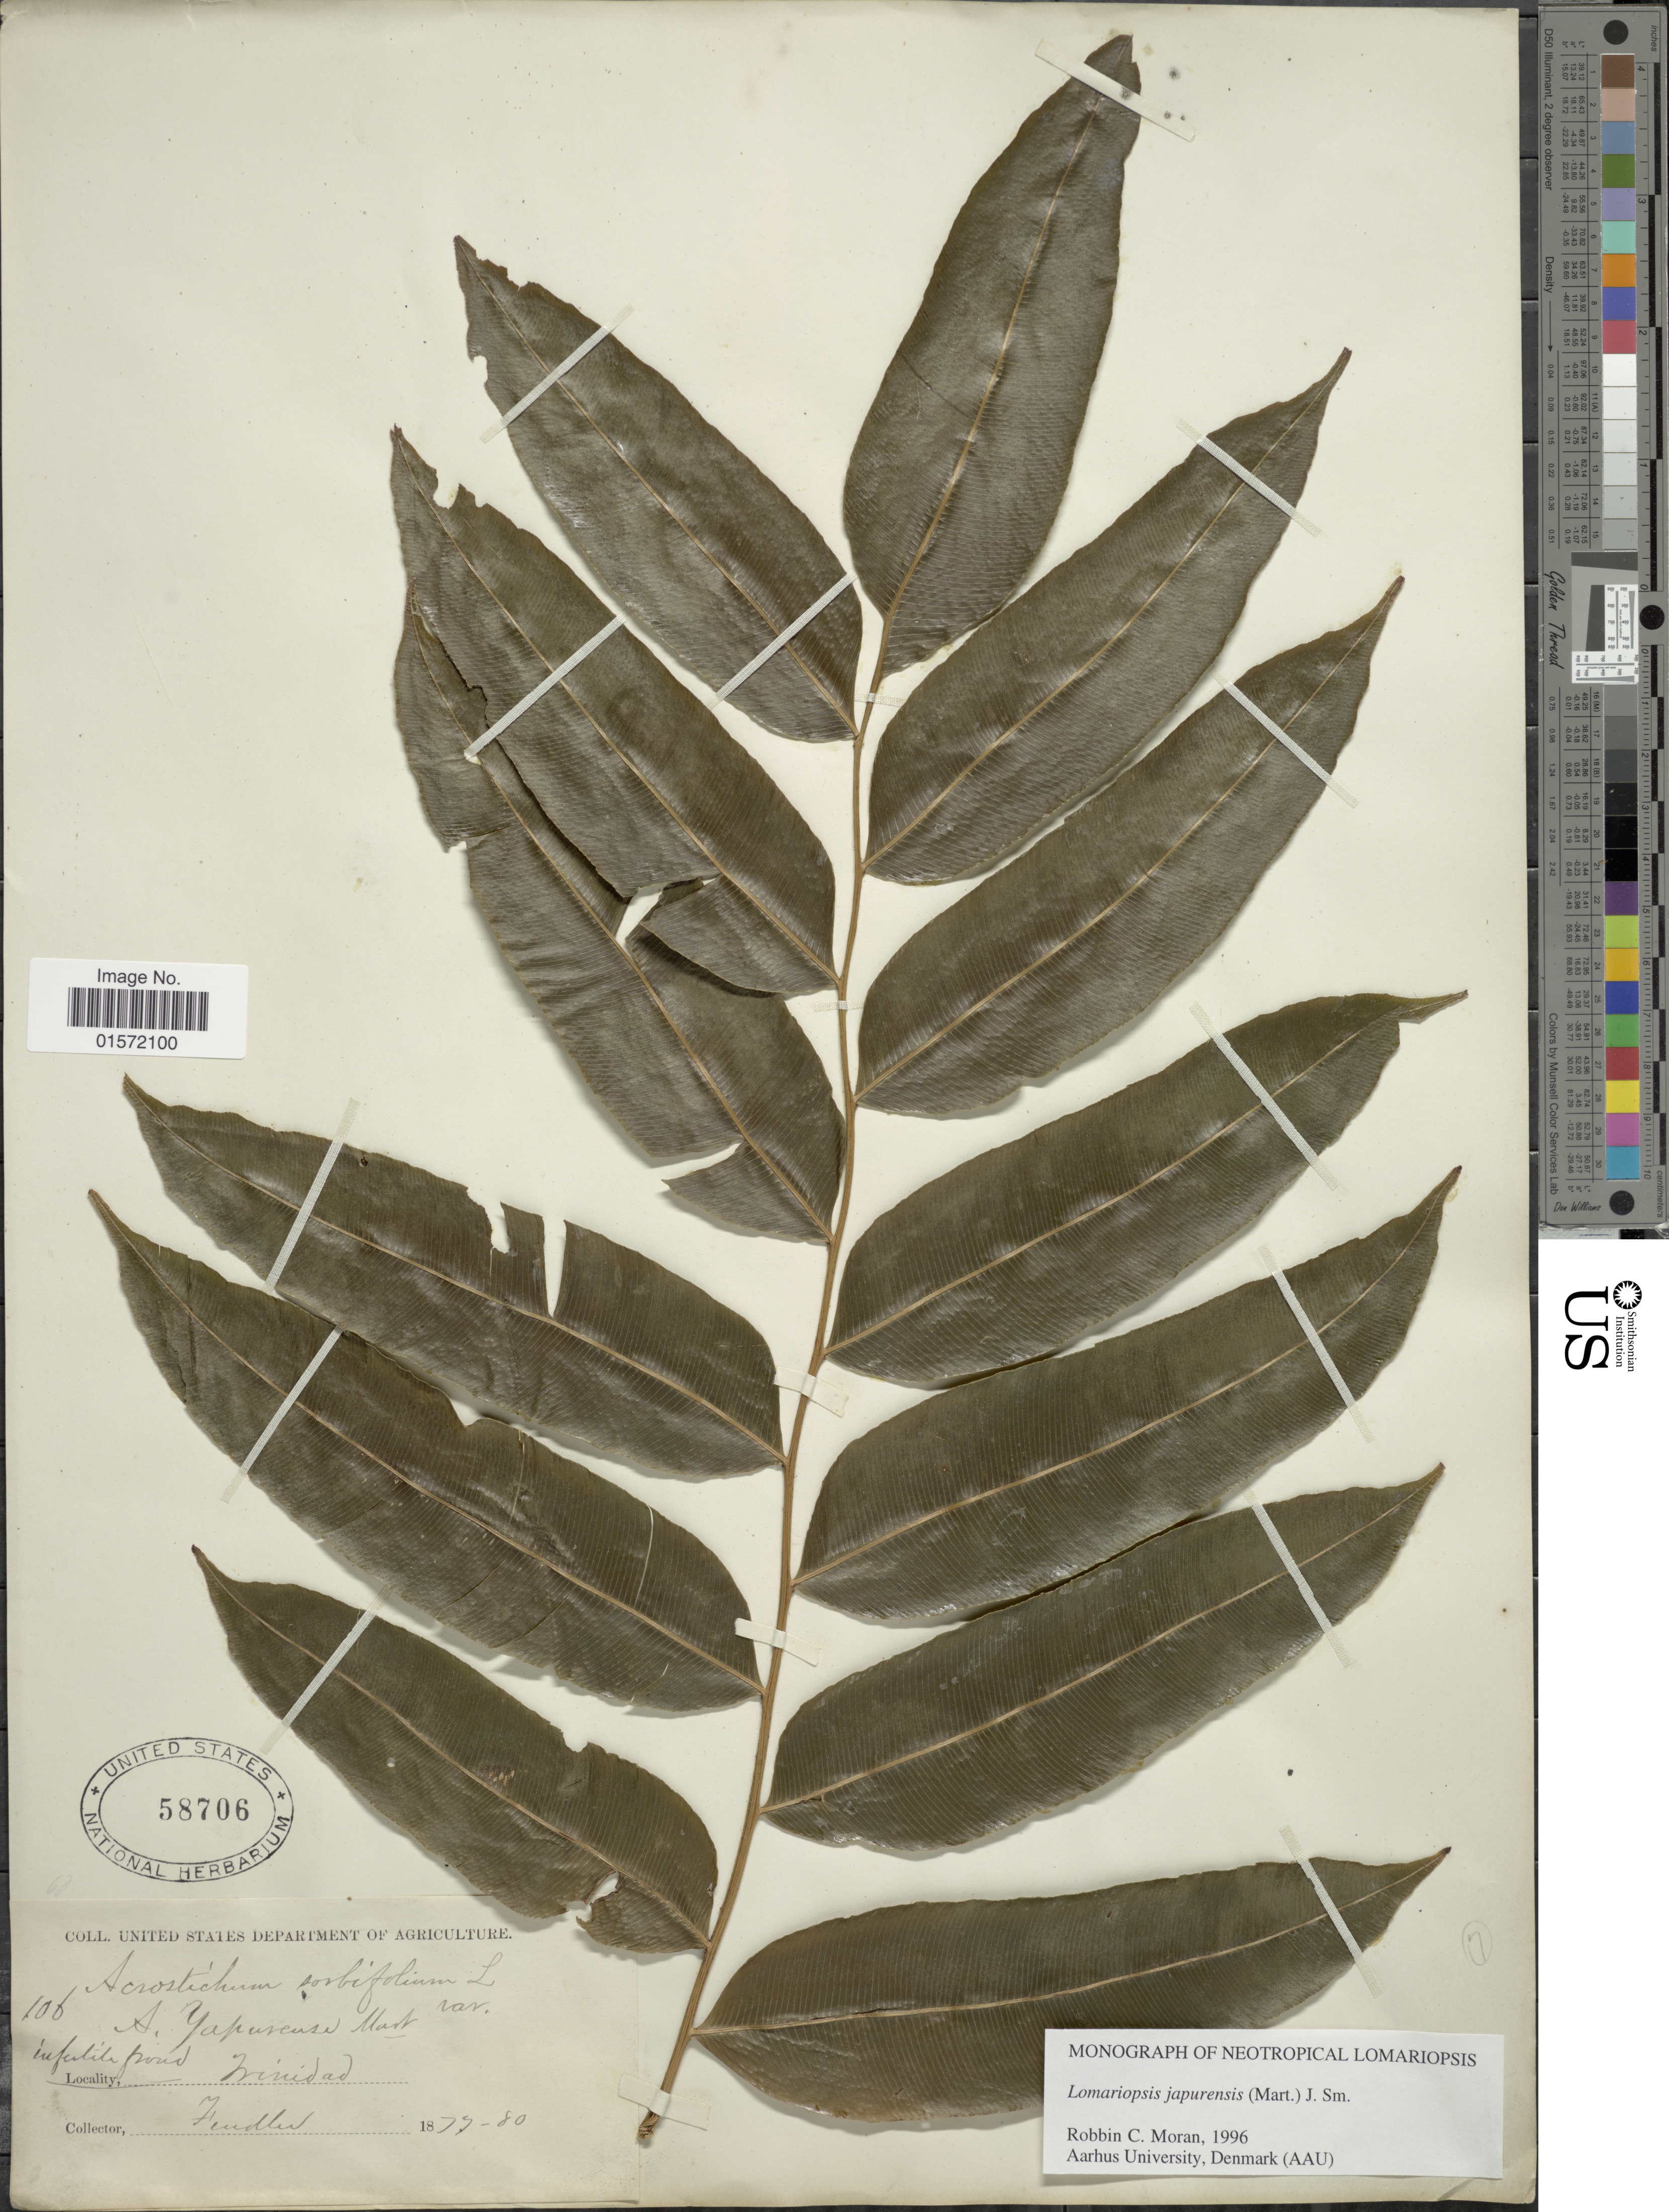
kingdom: Plantae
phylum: Tracheophyta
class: Polypodiopsida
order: Polypodiales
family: Lomariopsidaceae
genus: Lomariopsis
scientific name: Lomariopsis japurensis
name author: (Mart.) J. Sm.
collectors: -. Fendler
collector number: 106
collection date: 1877/1880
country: Trinidad and Tobago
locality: Trinidad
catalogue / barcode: US 58706